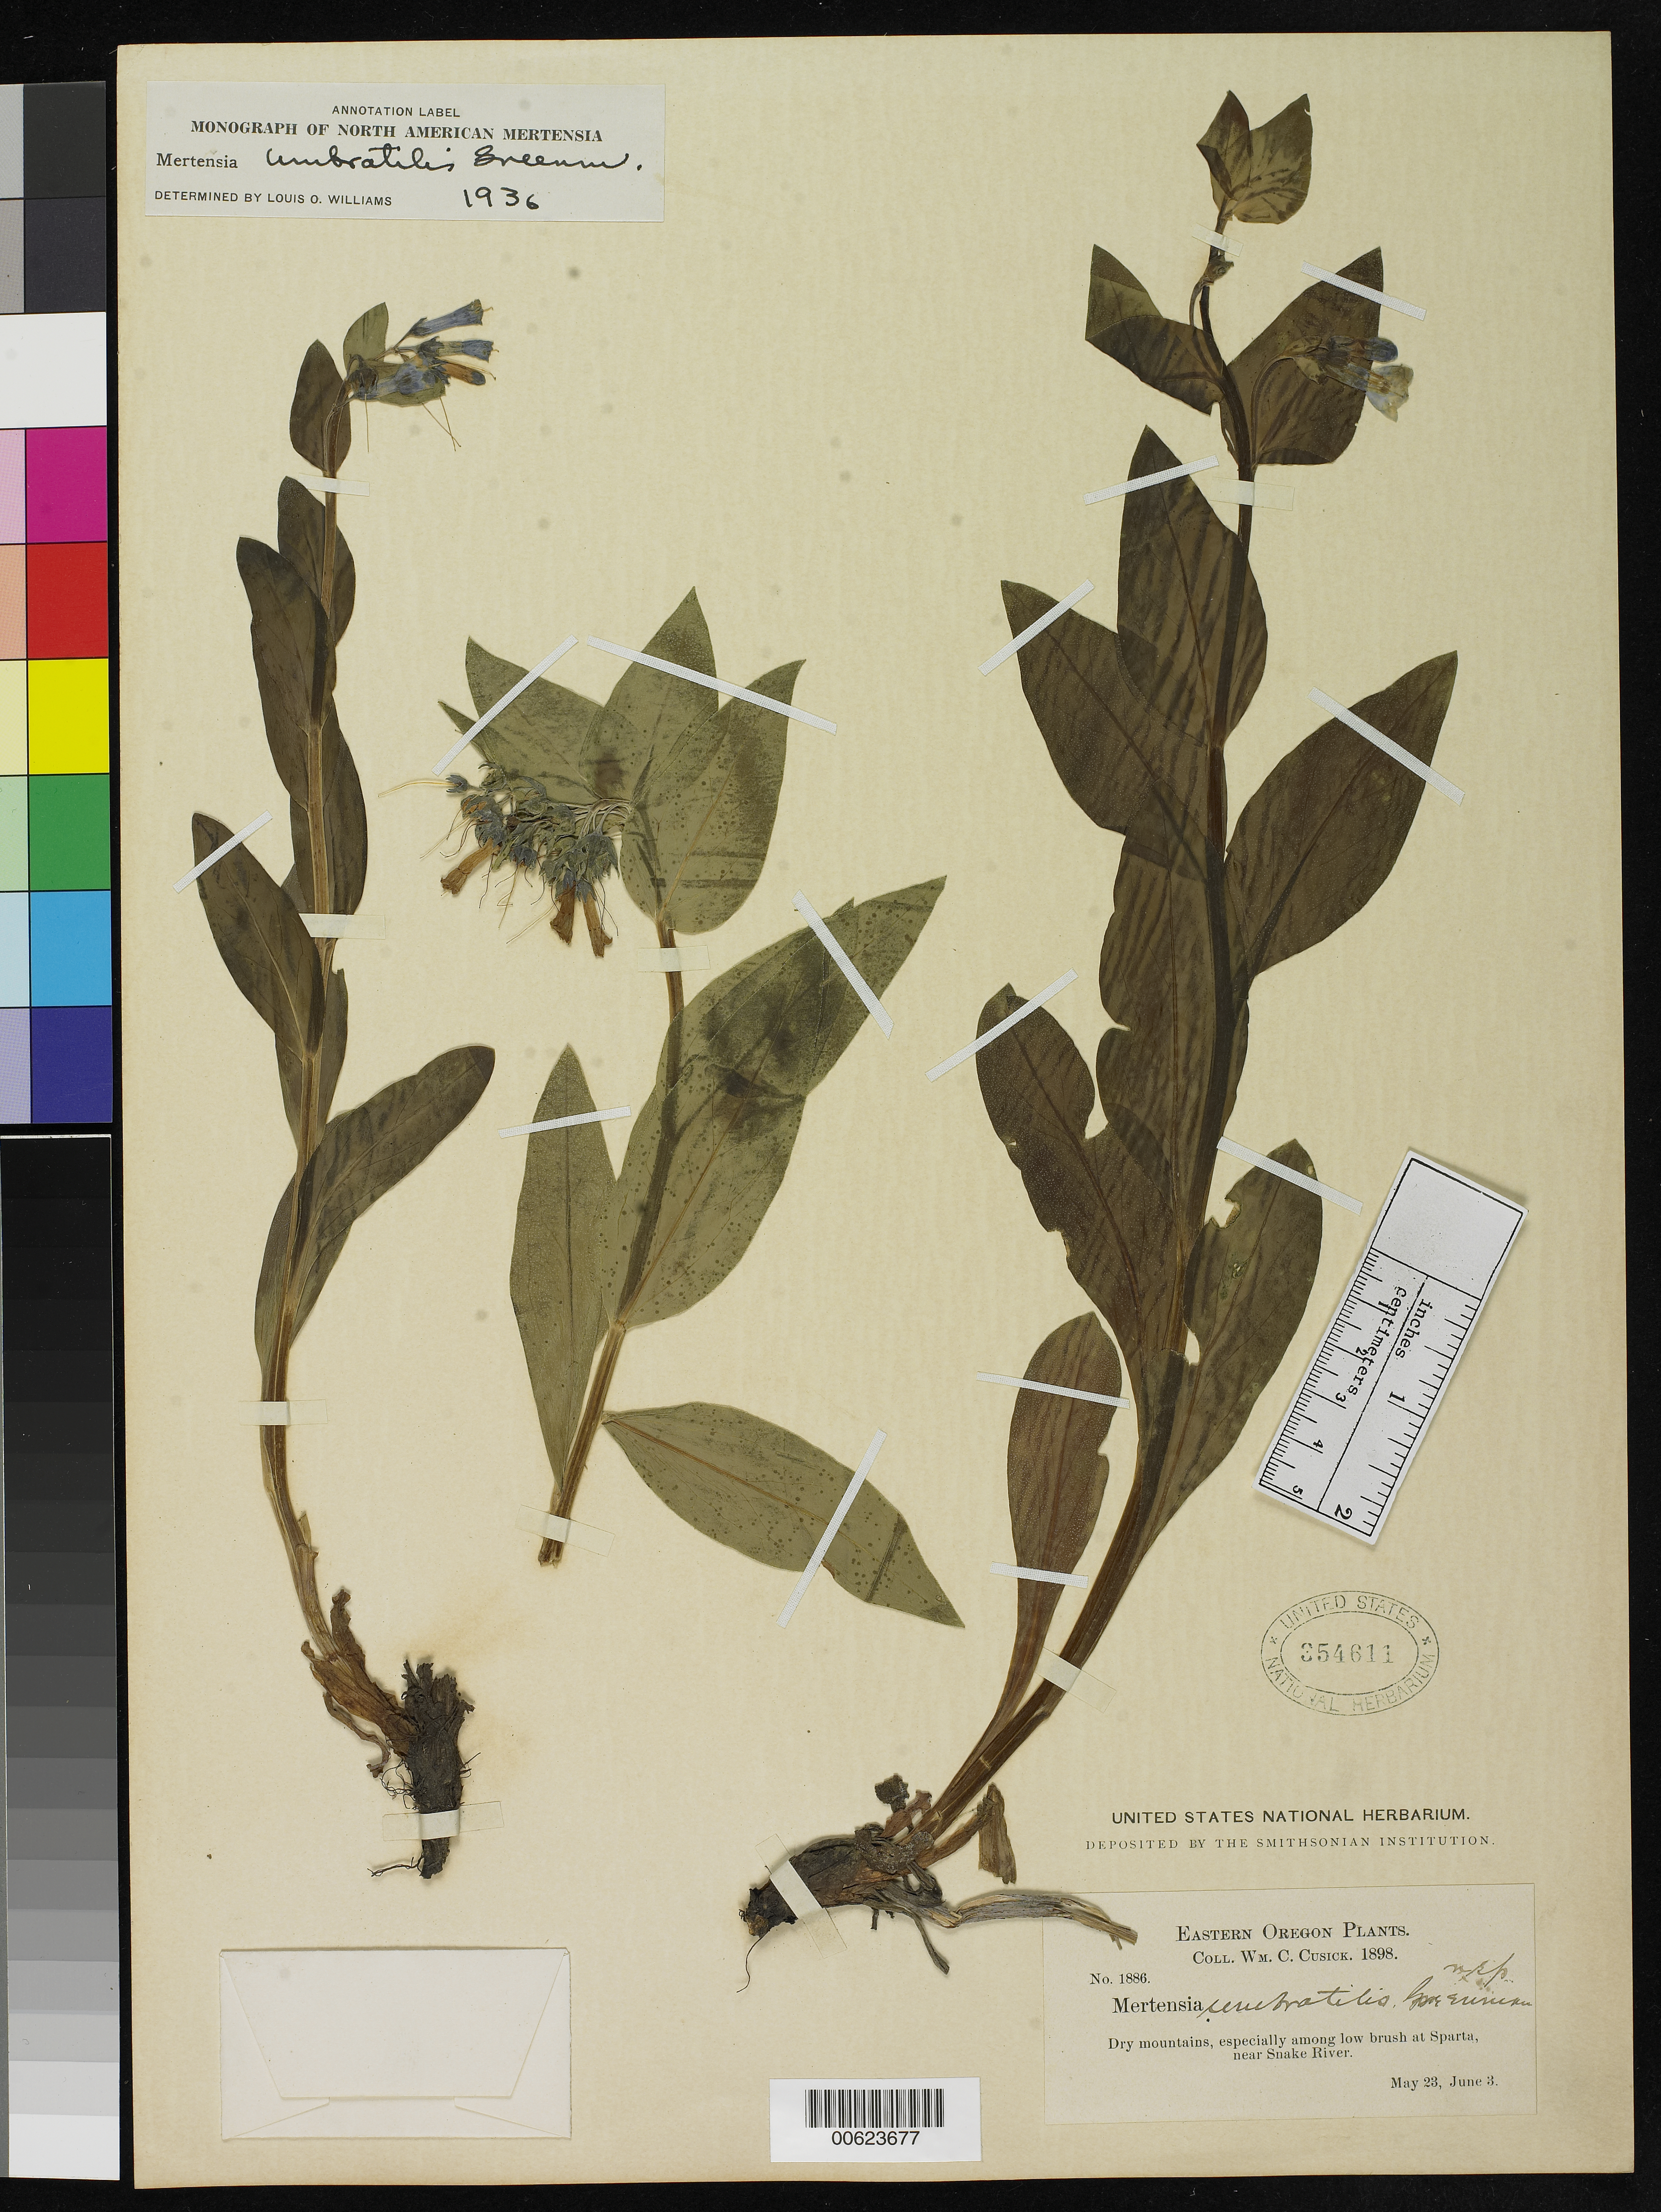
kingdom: Plantae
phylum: Tracheophyta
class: Magnoliopsida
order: Boraginales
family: Boraginaceae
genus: Mertensia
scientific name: Mertensia umbratilis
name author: Greenm.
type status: Isosyntype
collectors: W. C. Cusick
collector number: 1886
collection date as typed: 23 May 1898 to 03 Jun 1898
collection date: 1898-05-23/1898-06-03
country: United States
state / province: Oregon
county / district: Union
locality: Sparta, near Snake River.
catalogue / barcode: US 354611